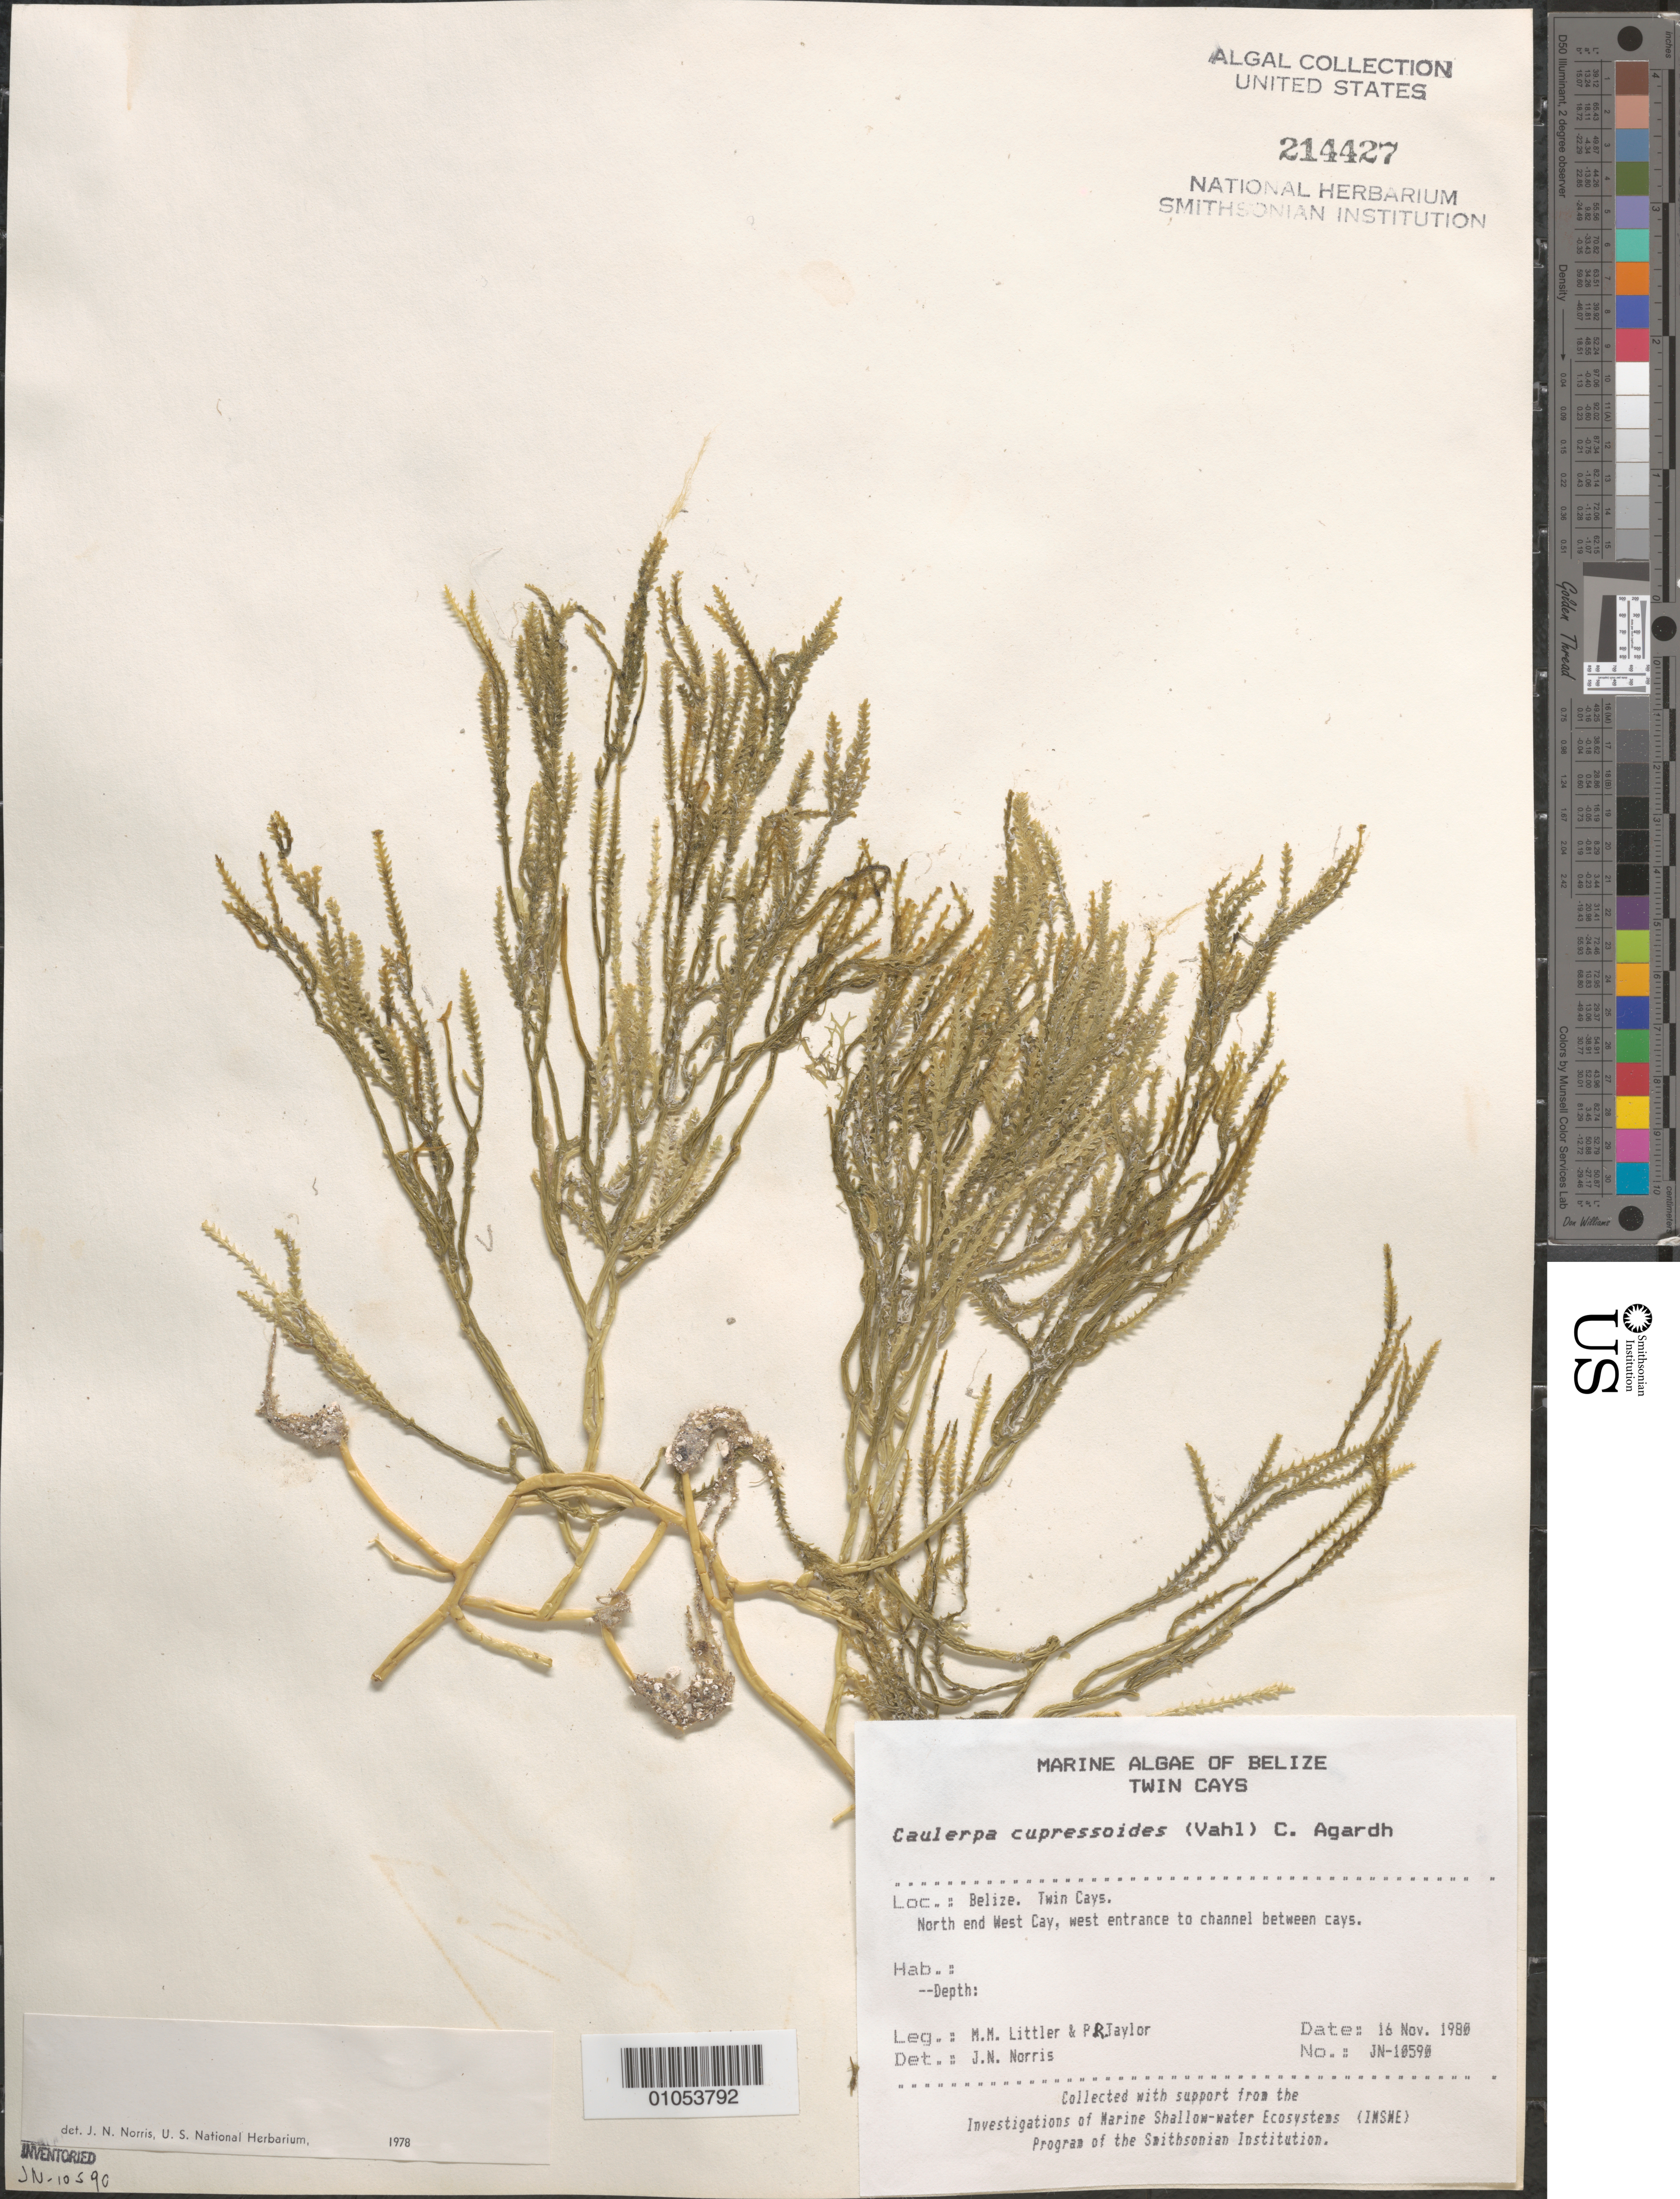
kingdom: Plantae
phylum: Chlorophyta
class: Ulvophyceae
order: Bryopsidales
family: Caulerpaceae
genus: Caulerpa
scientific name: Caulerpa cupressoides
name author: (Vahl) C. Agardh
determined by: Norris, James N.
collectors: M. M. Littler & P. R. Taylor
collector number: JN-10590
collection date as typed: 16 Nov 1980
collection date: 1980-11-16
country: Belize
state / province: Stann Creek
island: West Cay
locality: North end of West Cay, west entrance to channel between cays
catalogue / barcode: US 214427